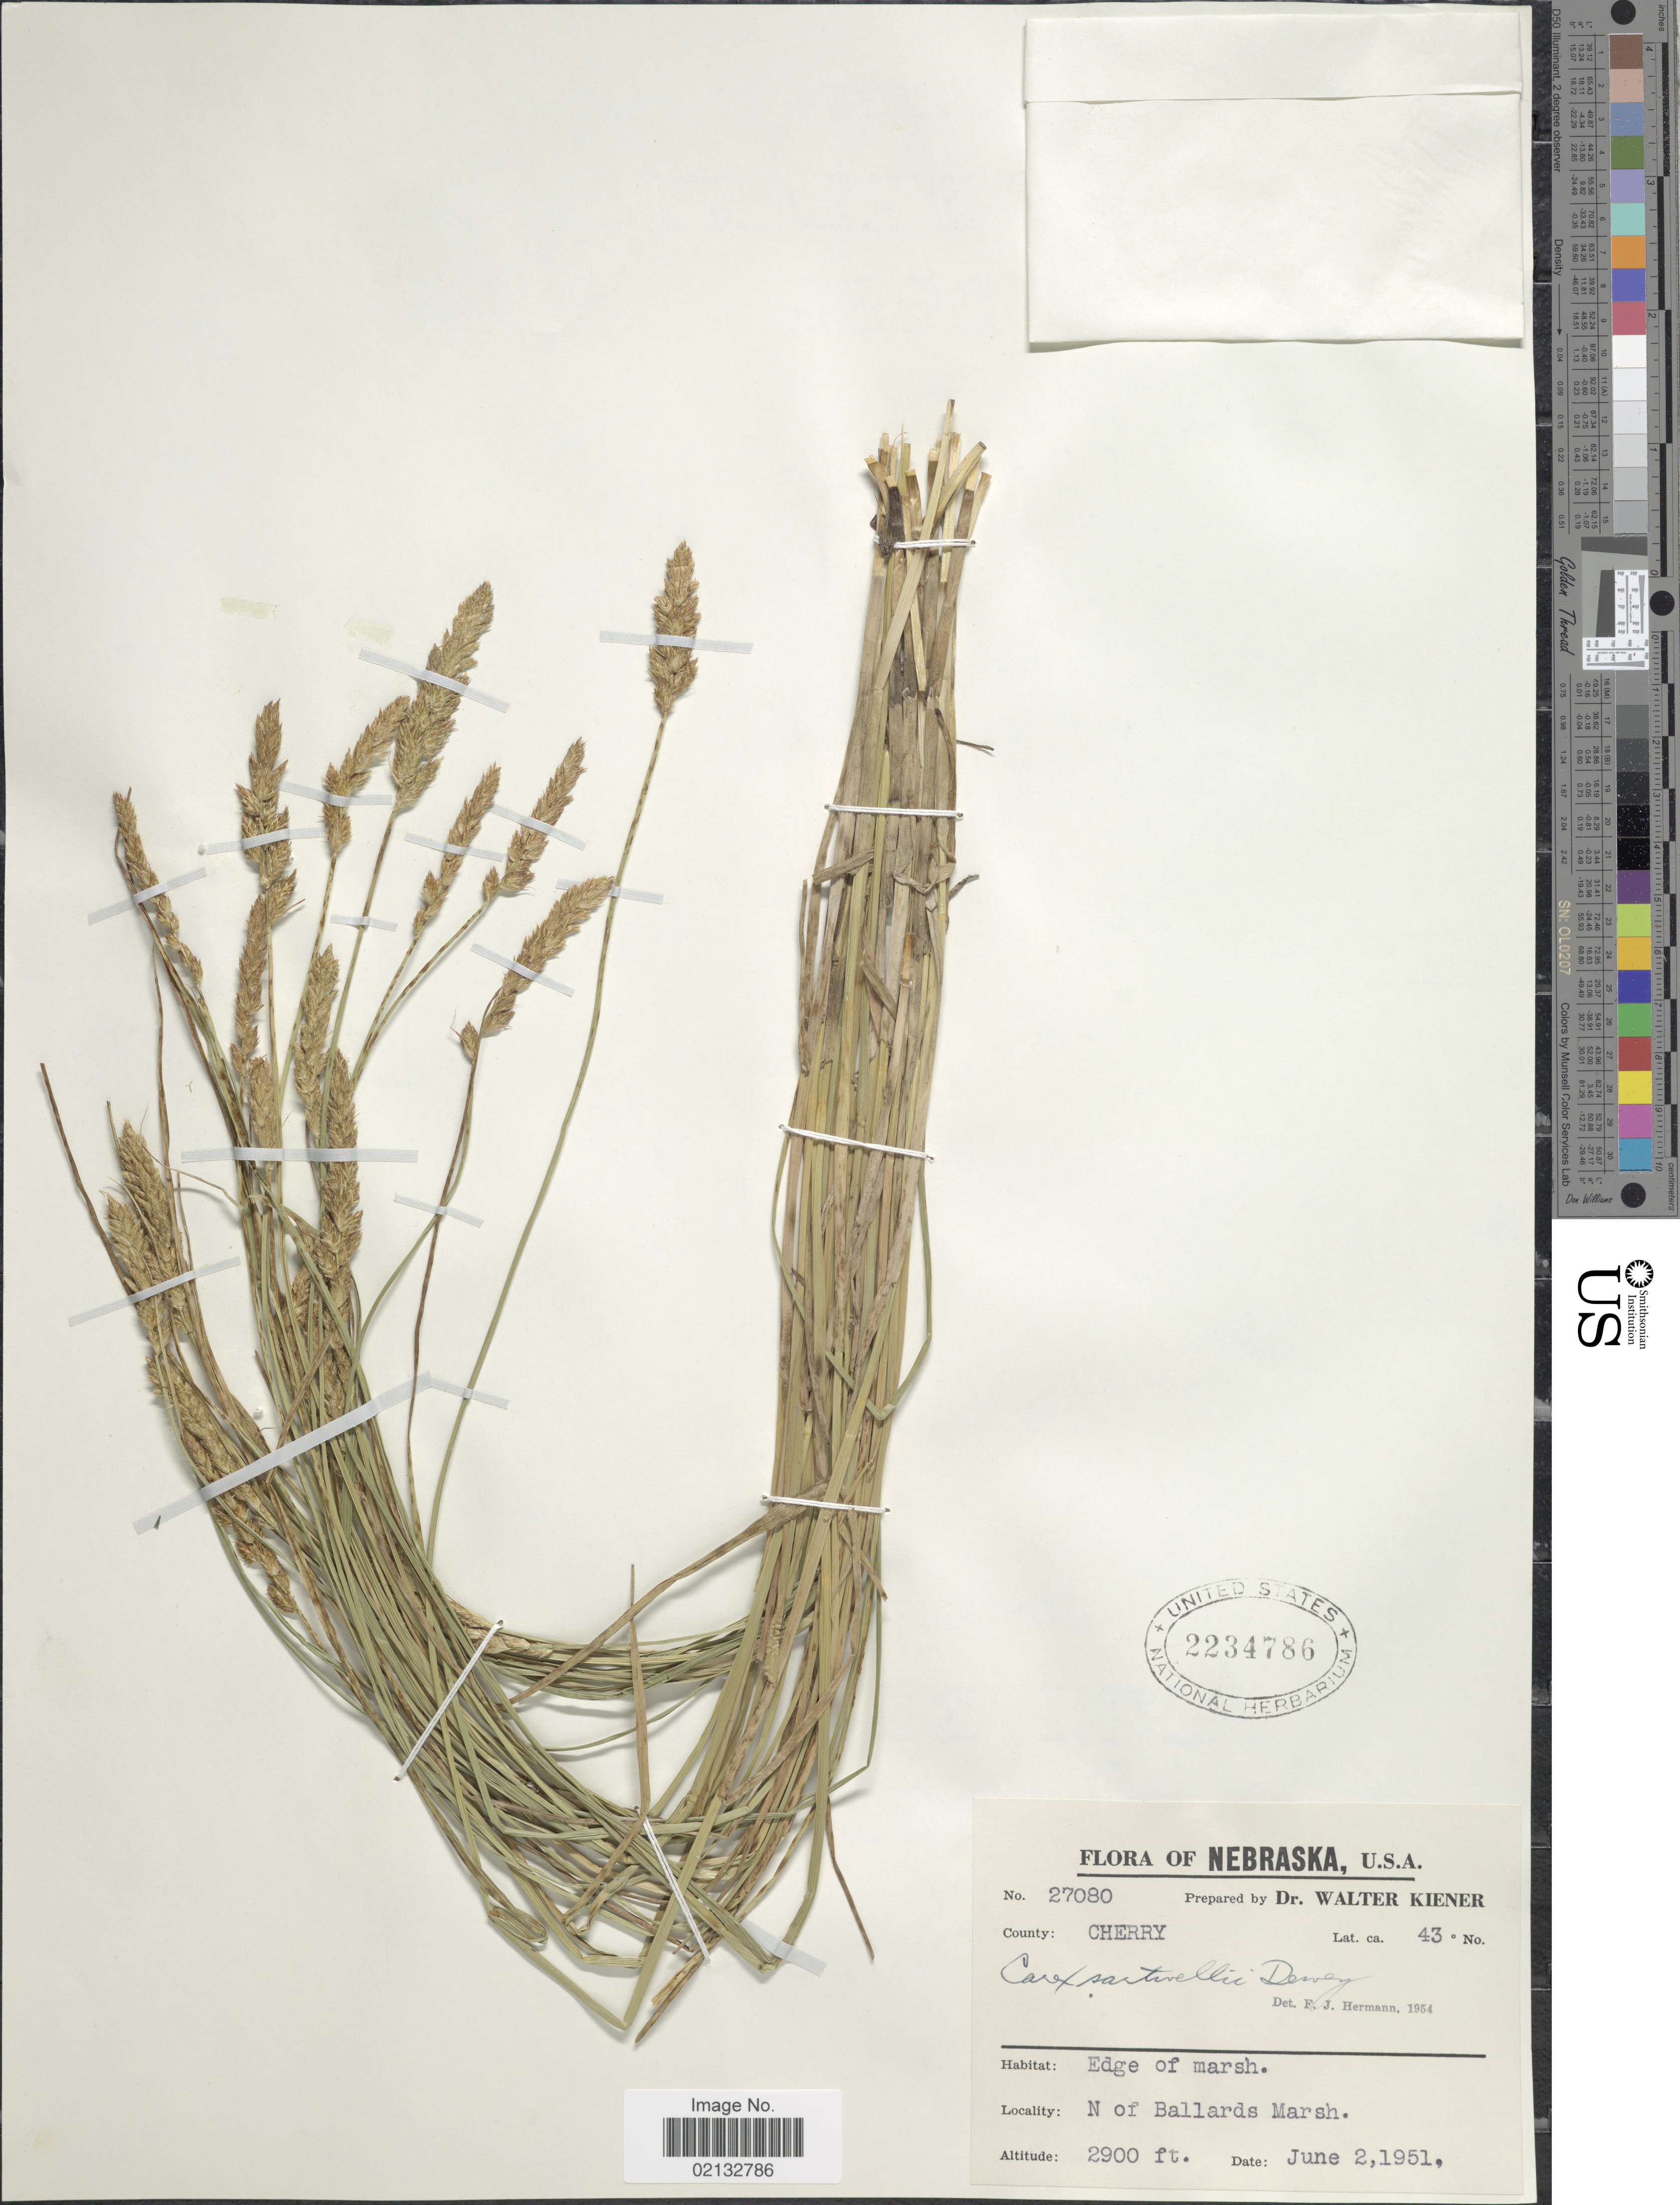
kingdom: Plantae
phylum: Tracheophyta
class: Liliopsida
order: Poales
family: Cyperaceae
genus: Carex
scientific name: Carex sartwellii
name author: Dewey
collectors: W. Kiener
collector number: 27080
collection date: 1951-06-02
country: United States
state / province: Nebraska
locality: Cherry. N of Ballards Marsh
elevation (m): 884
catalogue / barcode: US 2234786